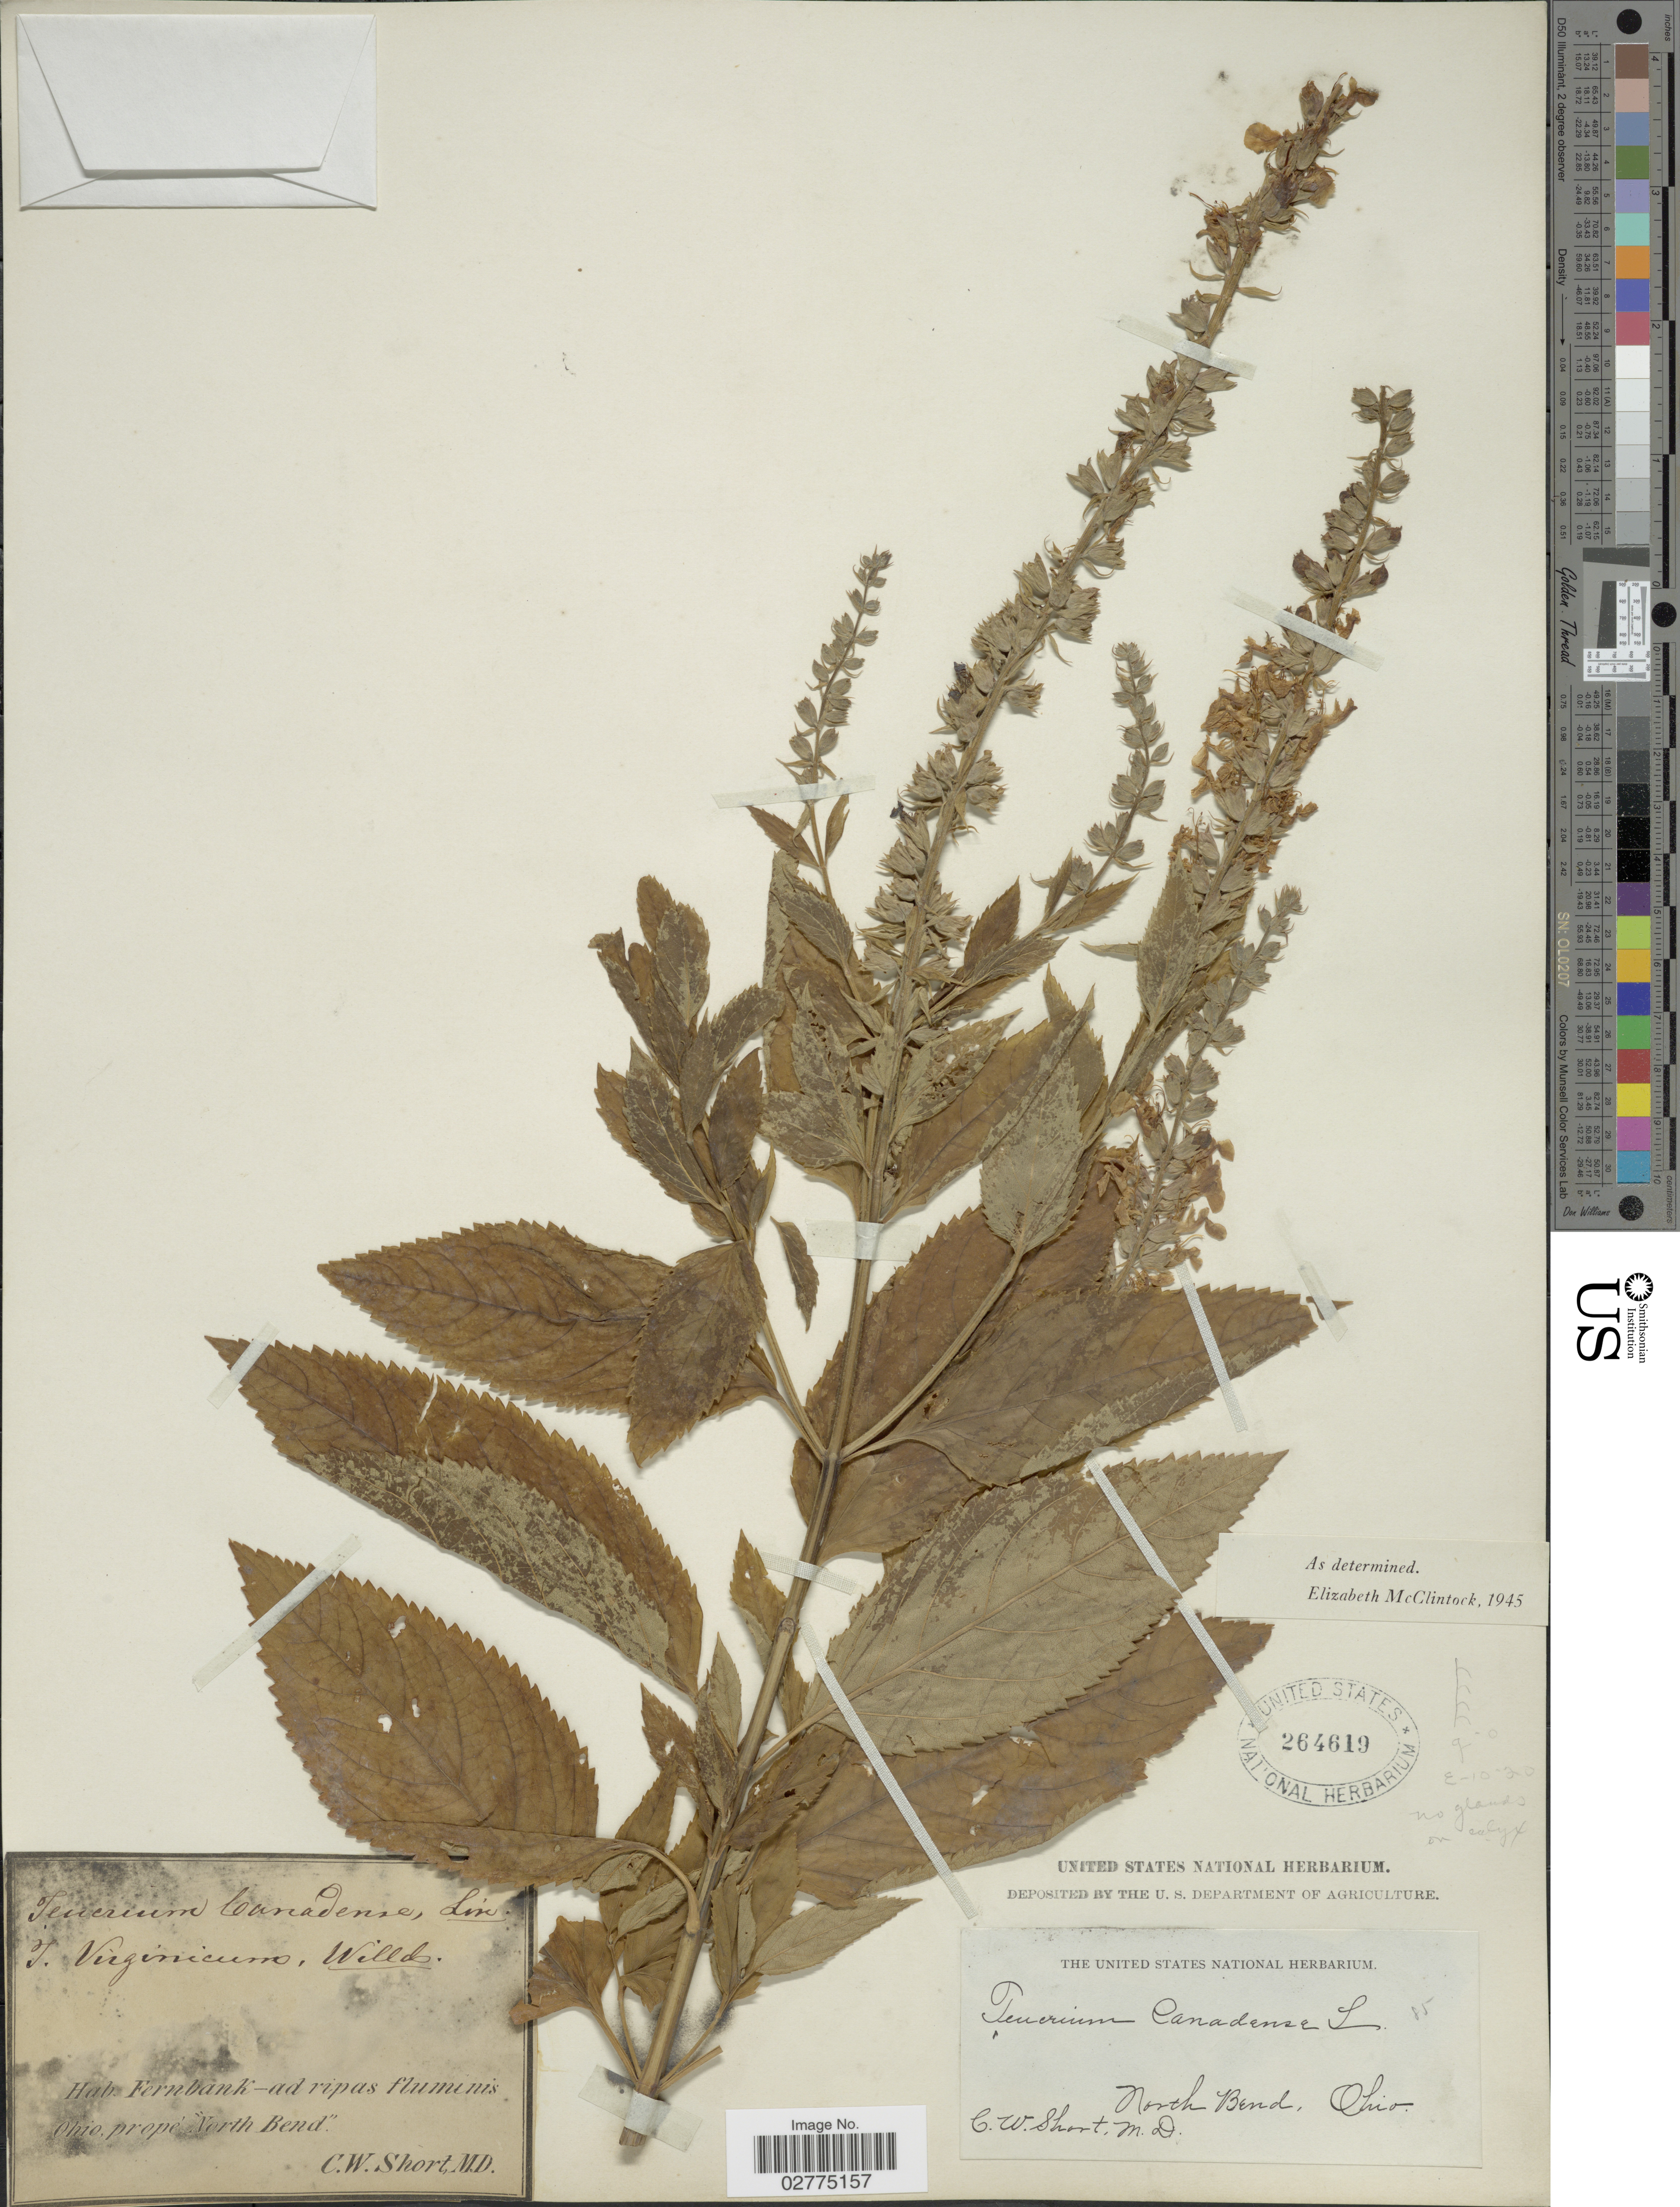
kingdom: Plantae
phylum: Tracheophyta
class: Magnoliopsida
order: Lamiales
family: Lamiaceae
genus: Teucrium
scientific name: Teucrium canadense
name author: L.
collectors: C. W. Short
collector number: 85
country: United States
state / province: Ohio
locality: North Bend, Ohio.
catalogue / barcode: US 264619